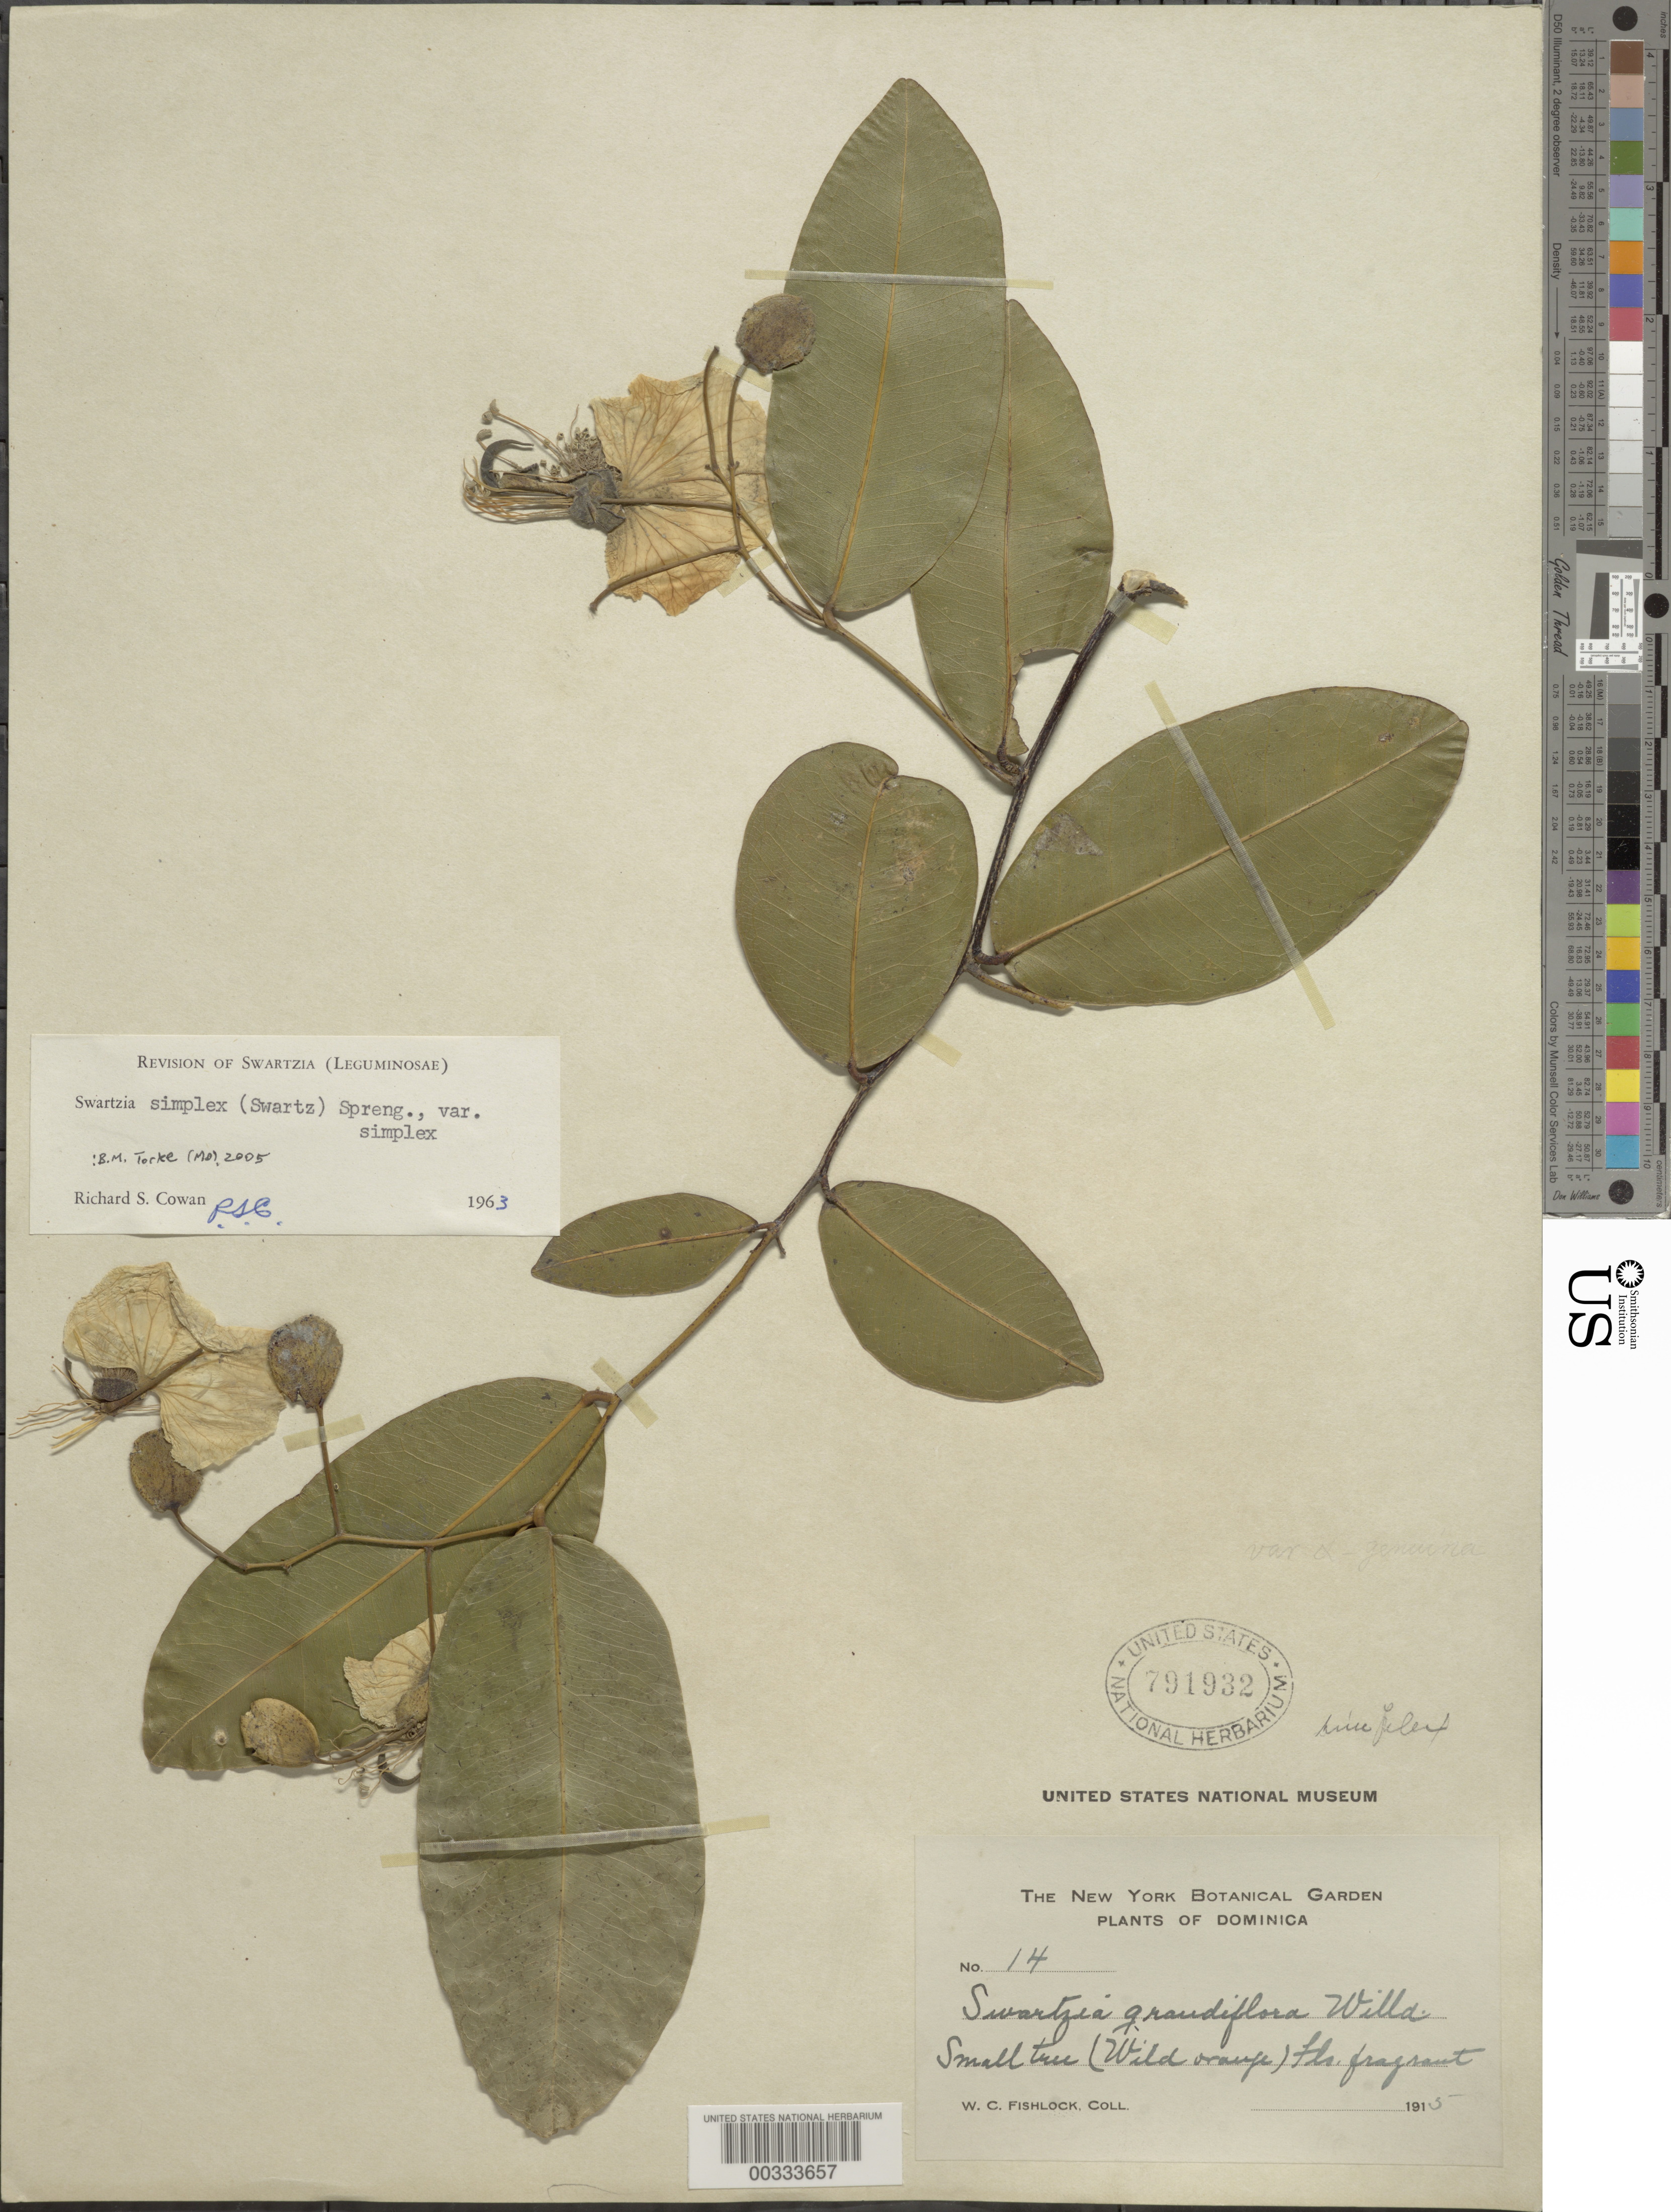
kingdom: Plantae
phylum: Tracheophyta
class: Magnoliopsida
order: Fabales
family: Fabaceae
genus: Swartzia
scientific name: Swartzia simplex var. simplex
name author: (Sw.) Spreng.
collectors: W. Fishlock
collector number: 14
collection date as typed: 1915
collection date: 1915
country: Dominica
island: Dominica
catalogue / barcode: US 791932